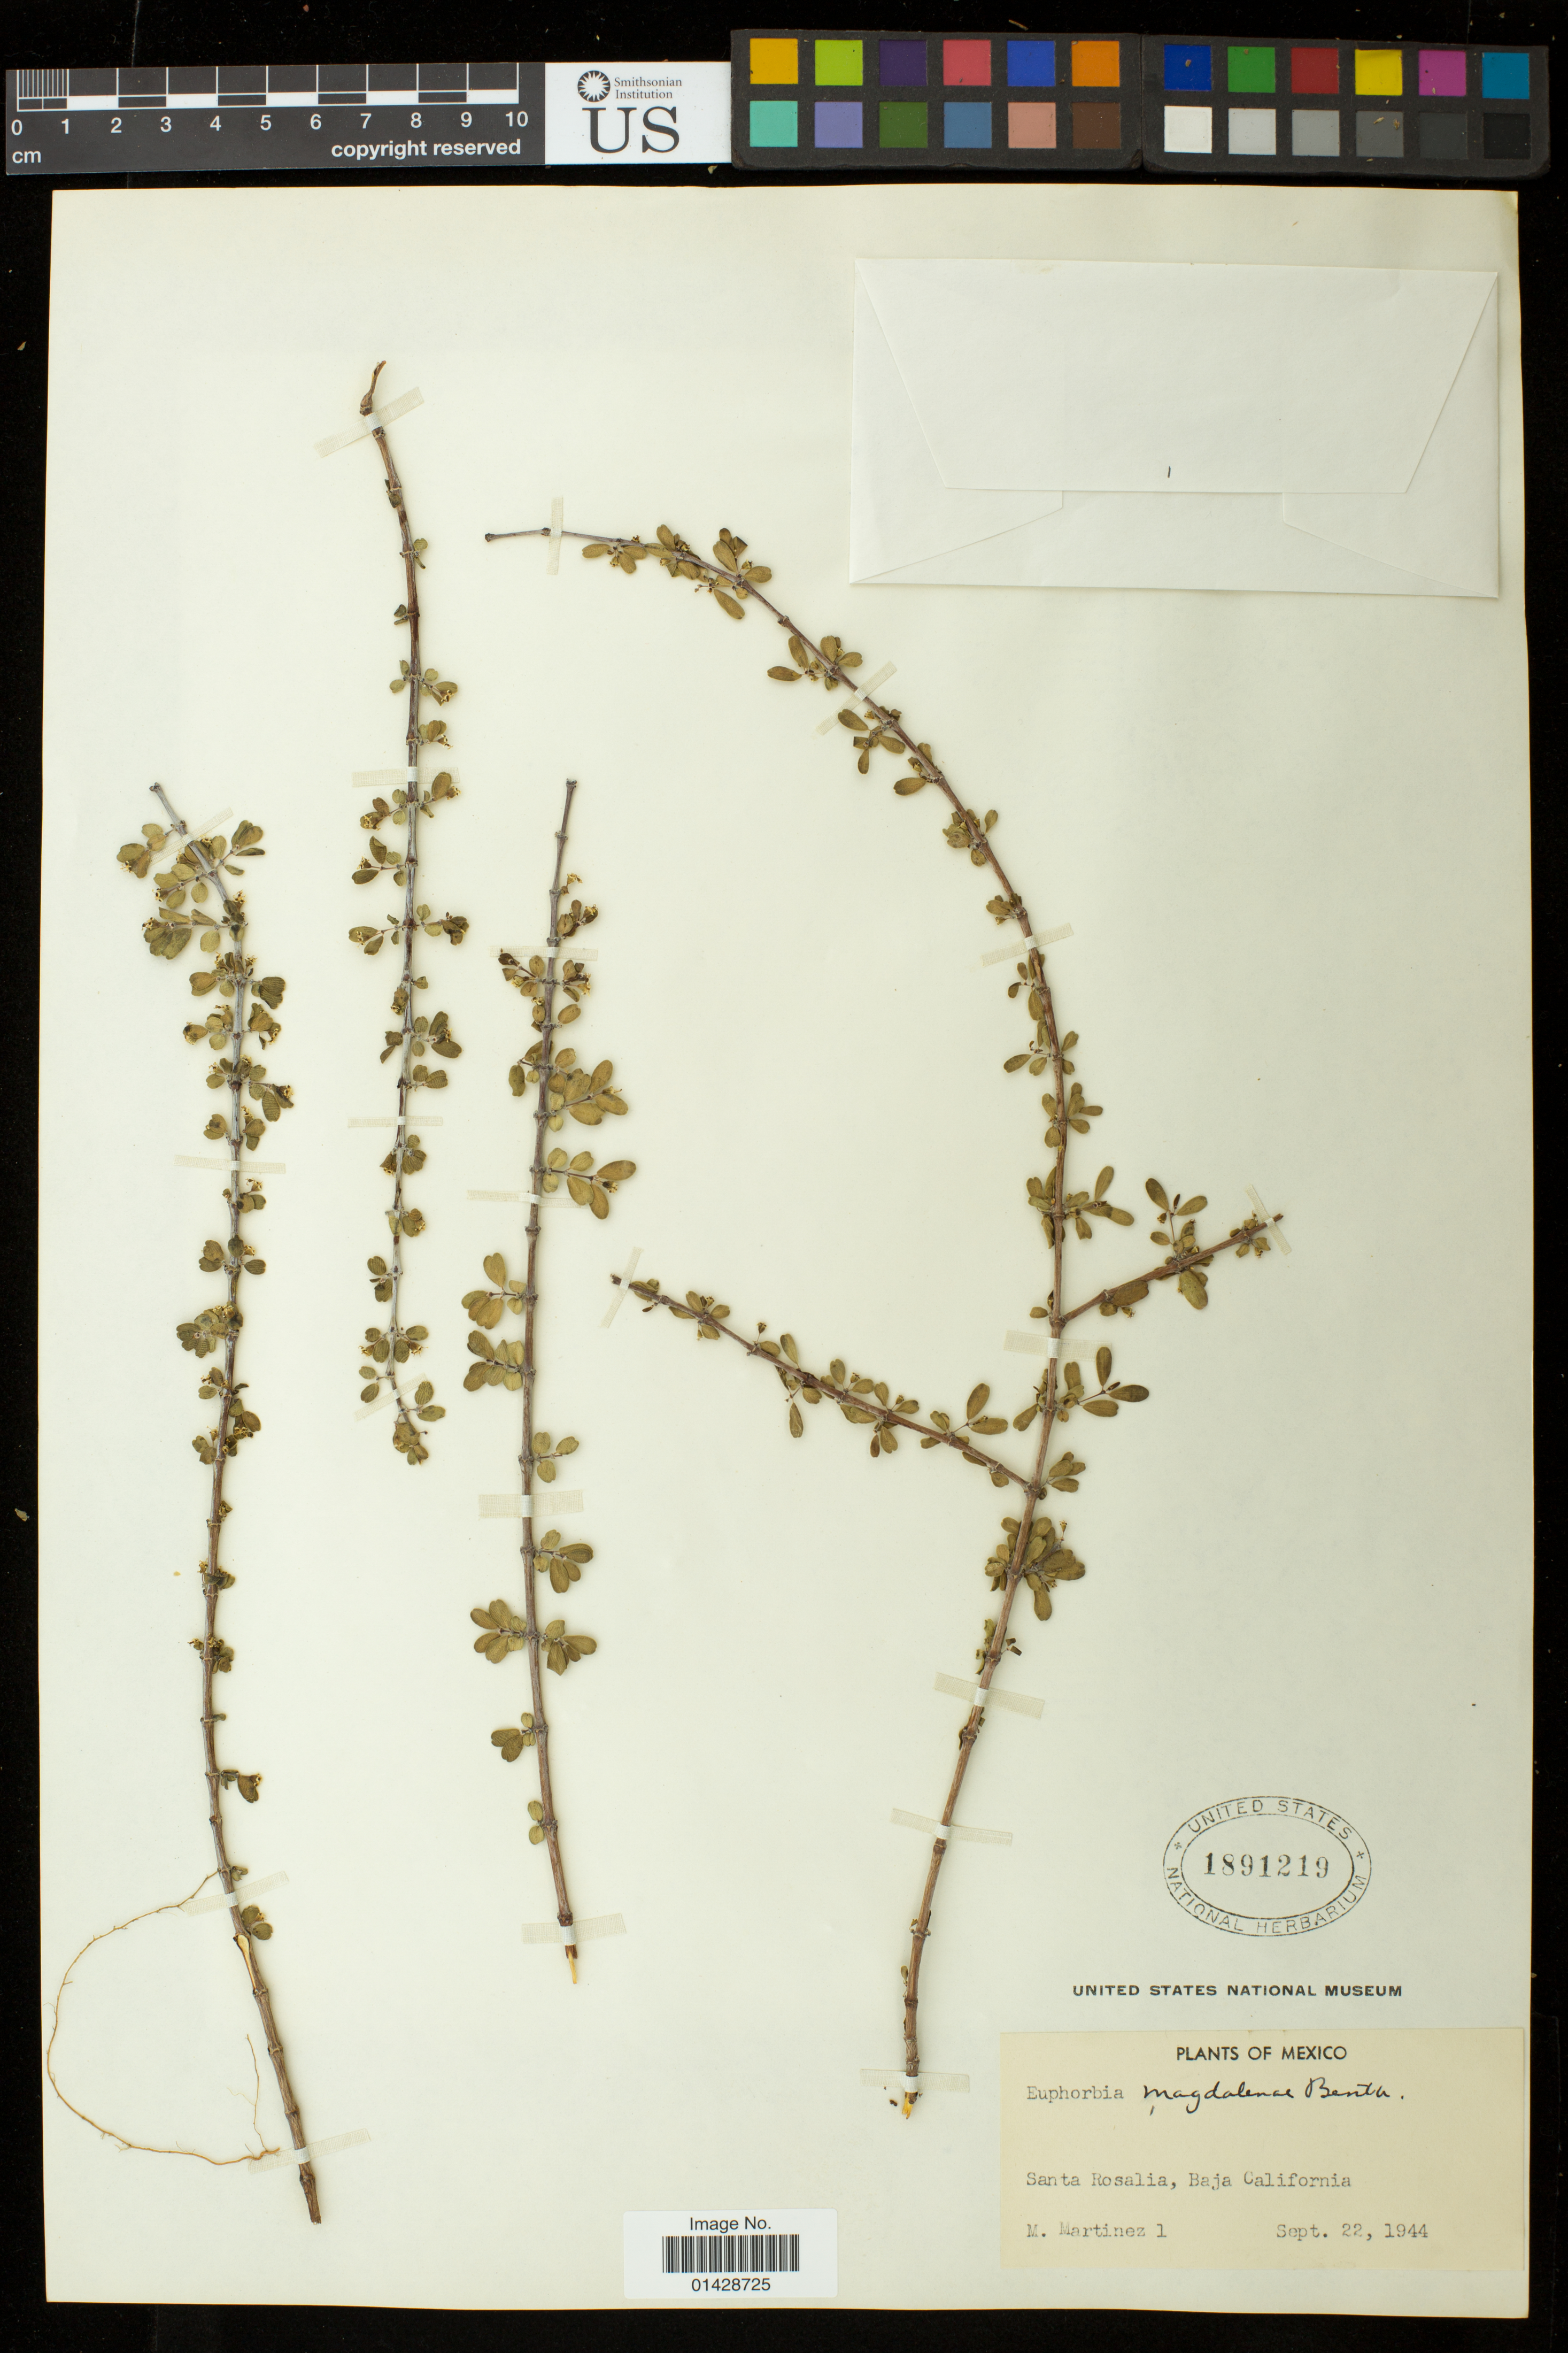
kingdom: Plantae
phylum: Tracheophyta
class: Magnoliopsida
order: Malpighiales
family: Euphorbiaceae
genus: Euphorbia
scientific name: Euphorbia magdalenae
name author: Benth.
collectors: M. Martinez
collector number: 1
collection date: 1944-09-22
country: Mexico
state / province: Baja California Sur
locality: Santa Rosalia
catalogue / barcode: US 1891219